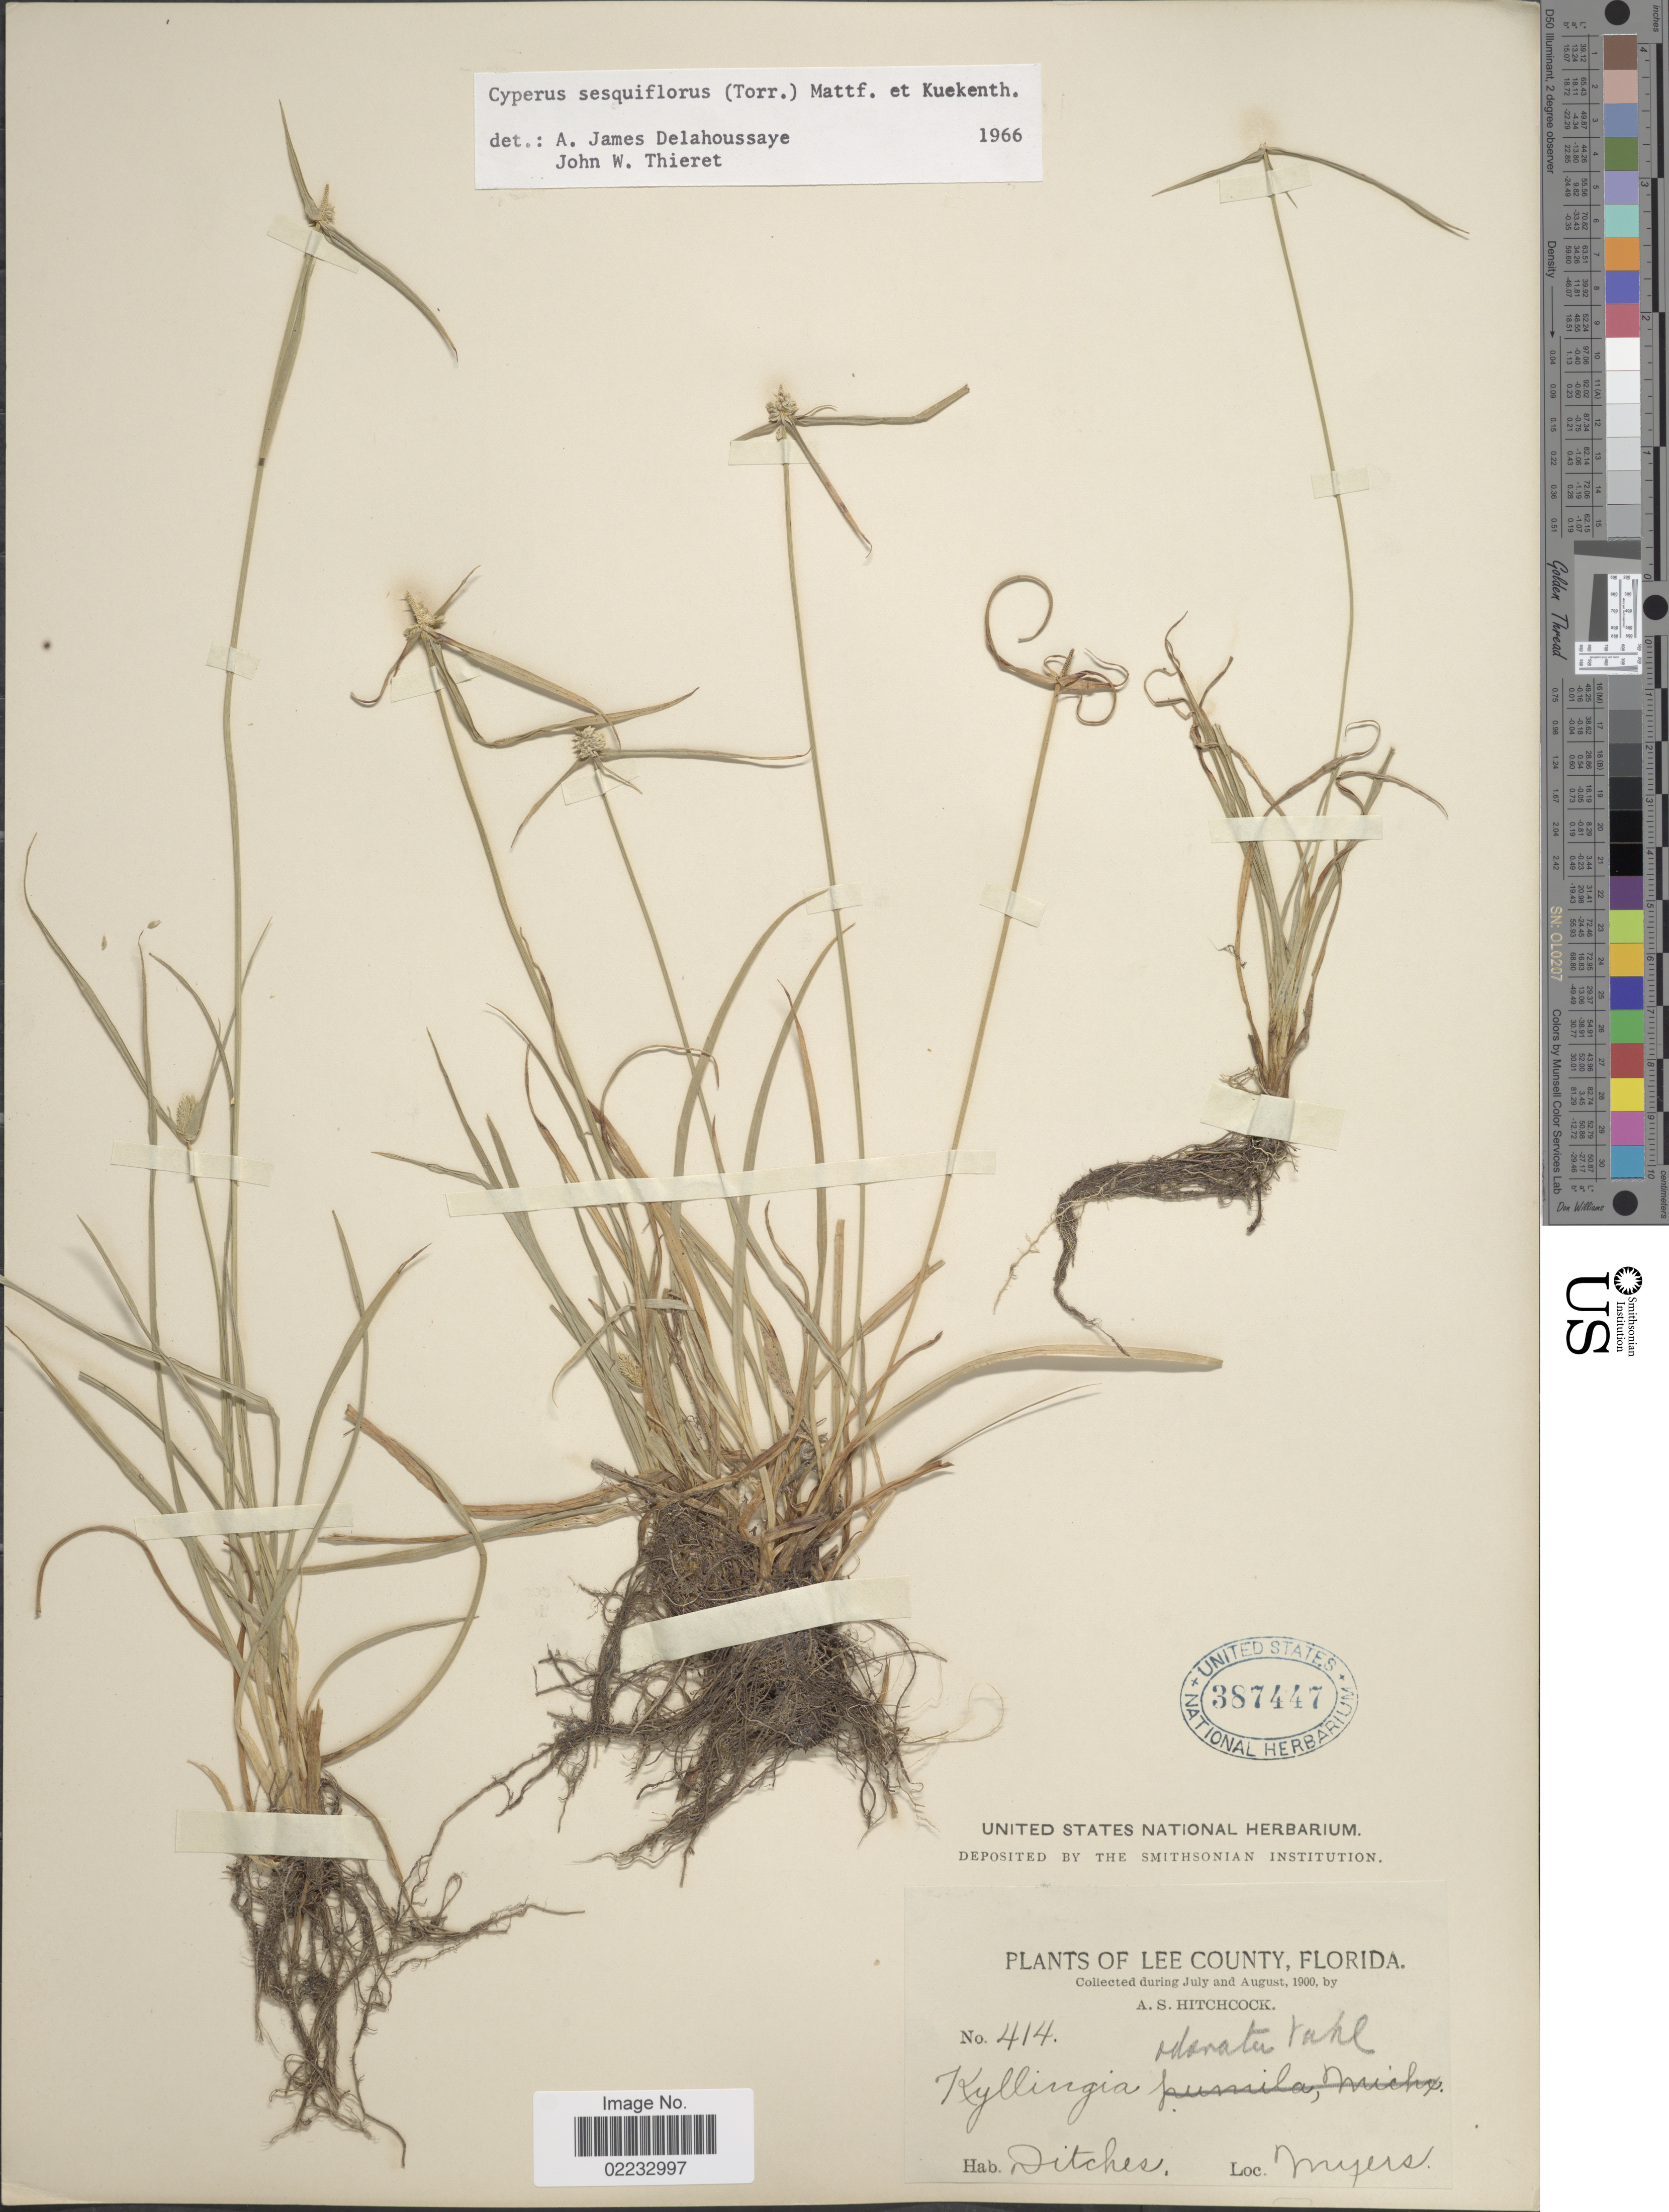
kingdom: Plantae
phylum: Tracheophyta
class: Liliopsida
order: Poales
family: Cyperaceae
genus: Cyperus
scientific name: Cyperus sesquiflorus subsp. sesquiflorus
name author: (Torr.) Mattf. & Kük.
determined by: Strong, M. T., (US), Smithsonian Institution - National Museum of Natural History (UNITED STATES)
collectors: A. S. Hitchcock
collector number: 414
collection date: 1900-07/1900-08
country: United States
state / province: Florida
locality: Lee County, Ditches, Myers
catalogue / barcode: US 387447